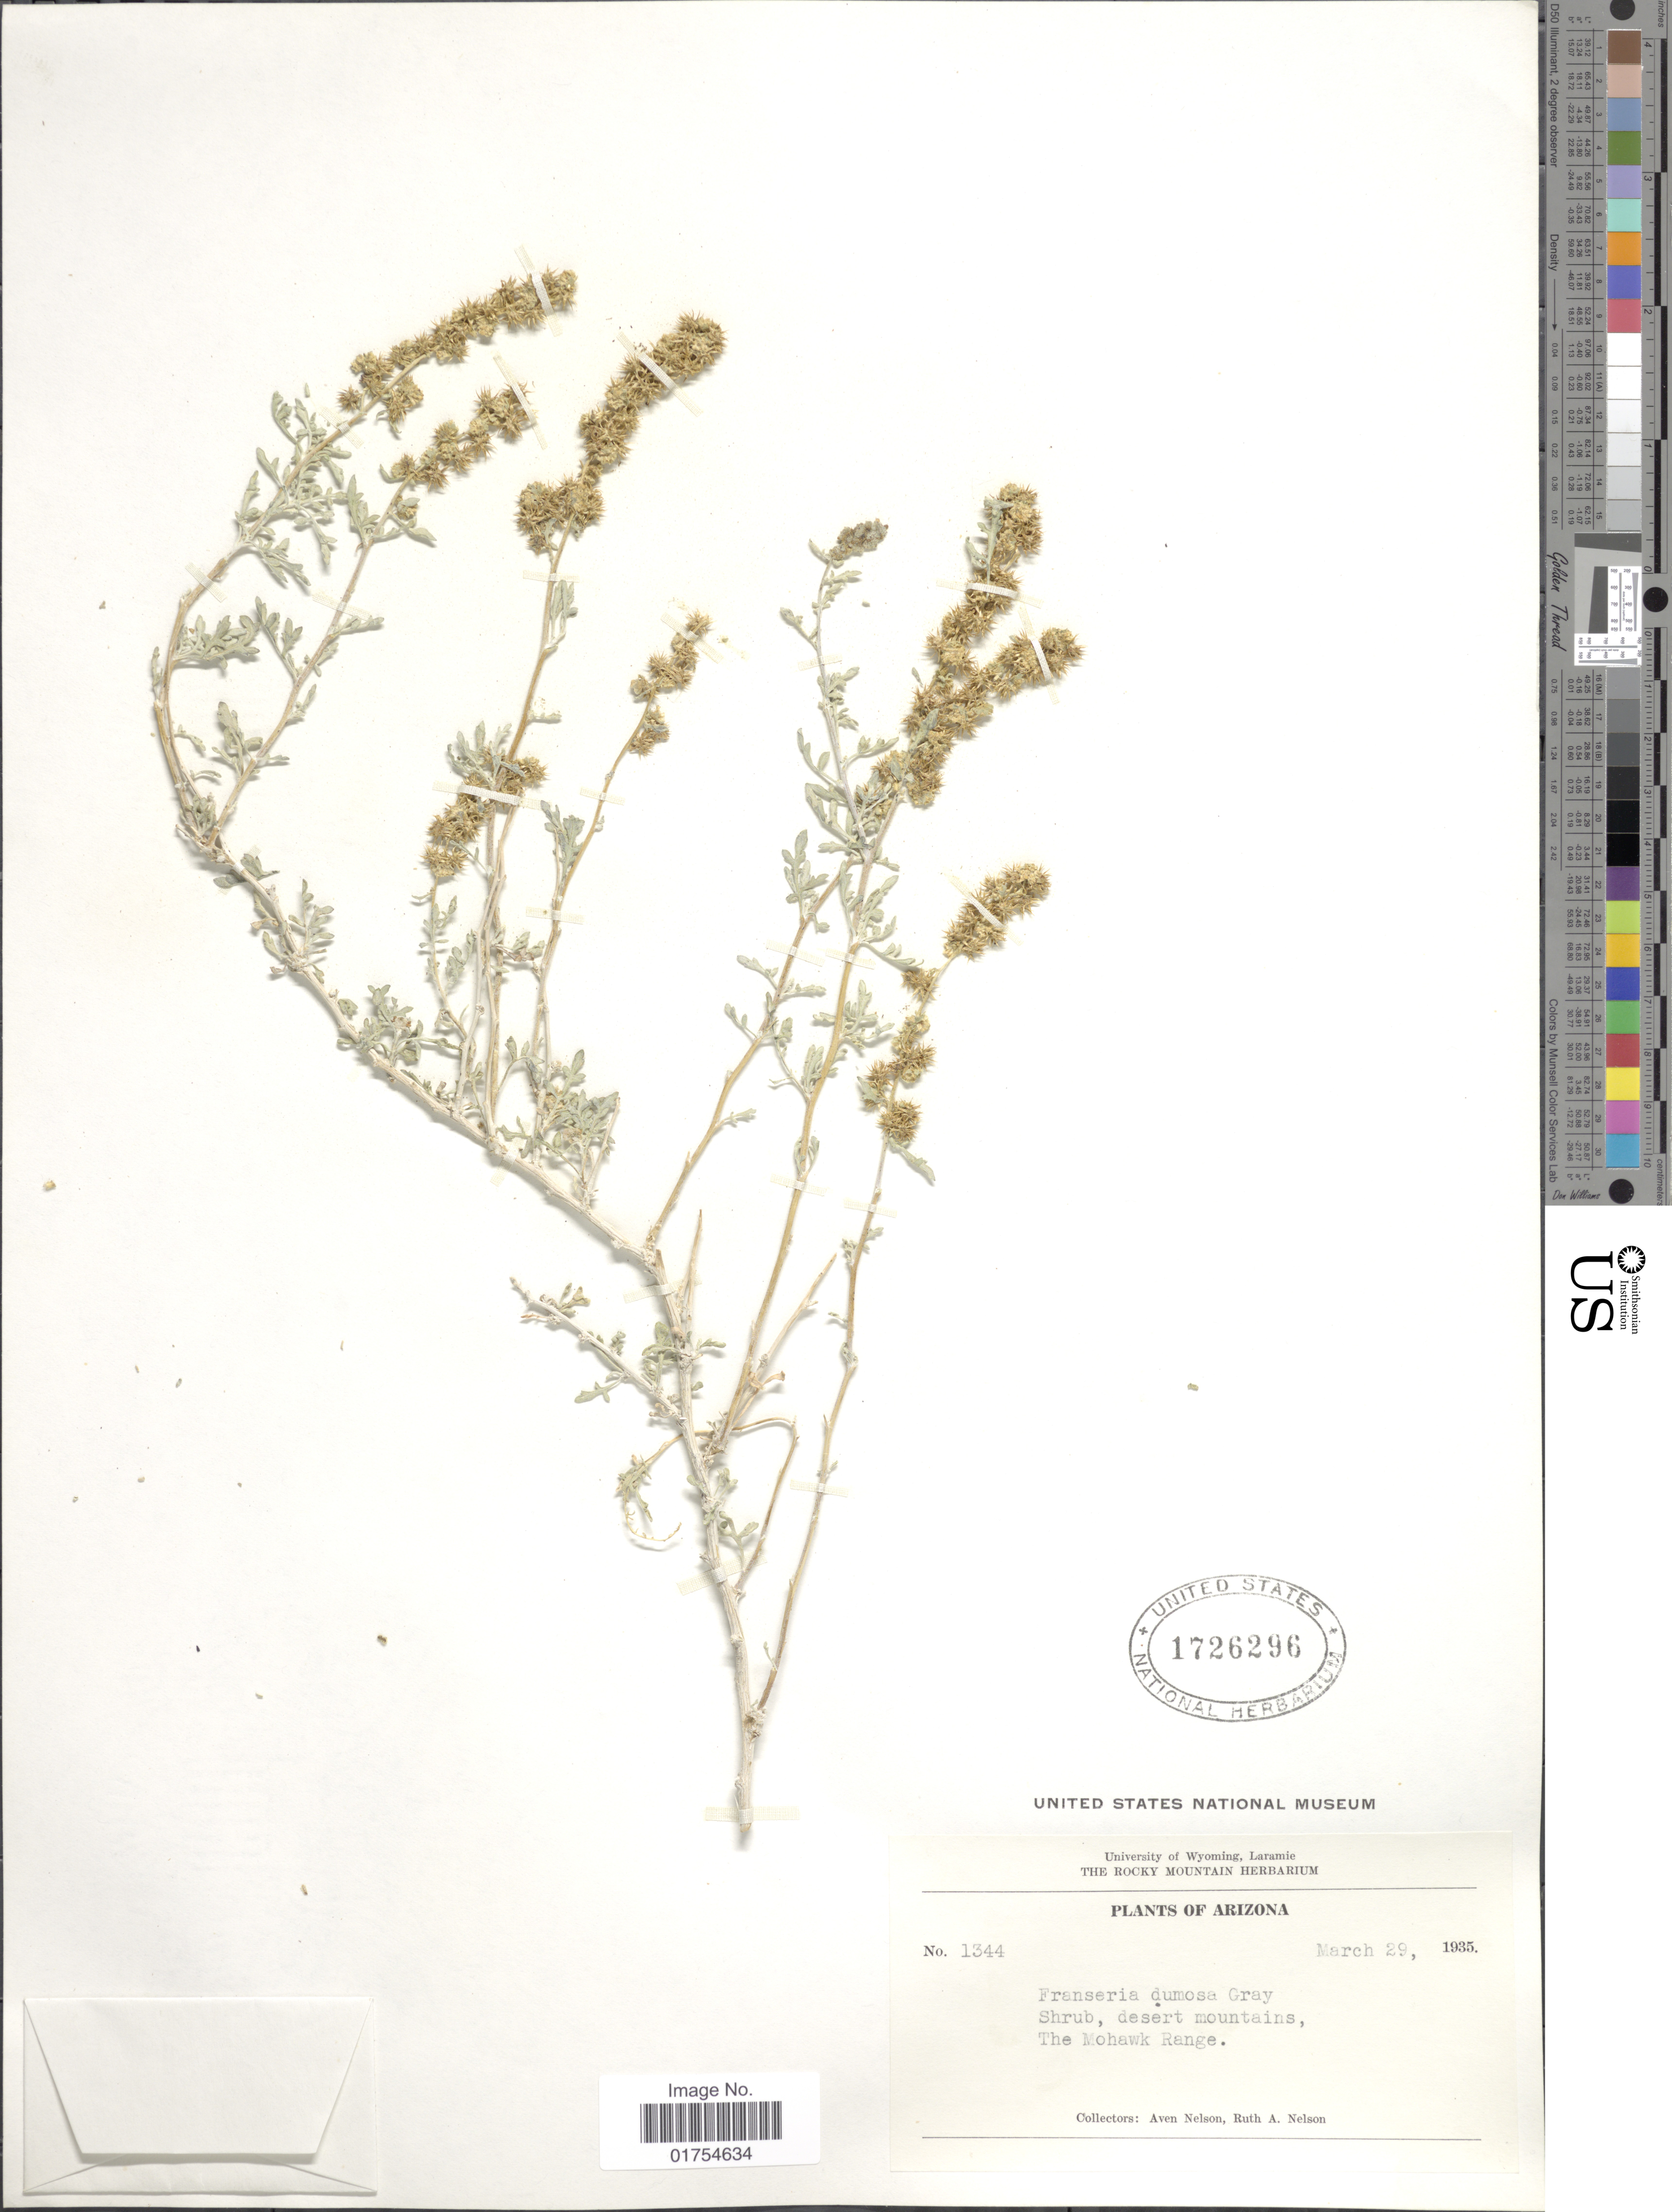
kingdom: Plantae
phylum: Tracheophyta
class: Magnoliopsida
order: Asterales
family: Asteraceae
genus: Franseria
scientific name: Franseria dumosa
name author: A. Gray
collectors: A. Nelson & R. A. Nelson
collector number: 1344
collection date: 1935-03-29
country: United States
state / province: Arizona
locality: The Mohawk Range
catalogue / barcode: US 1726296